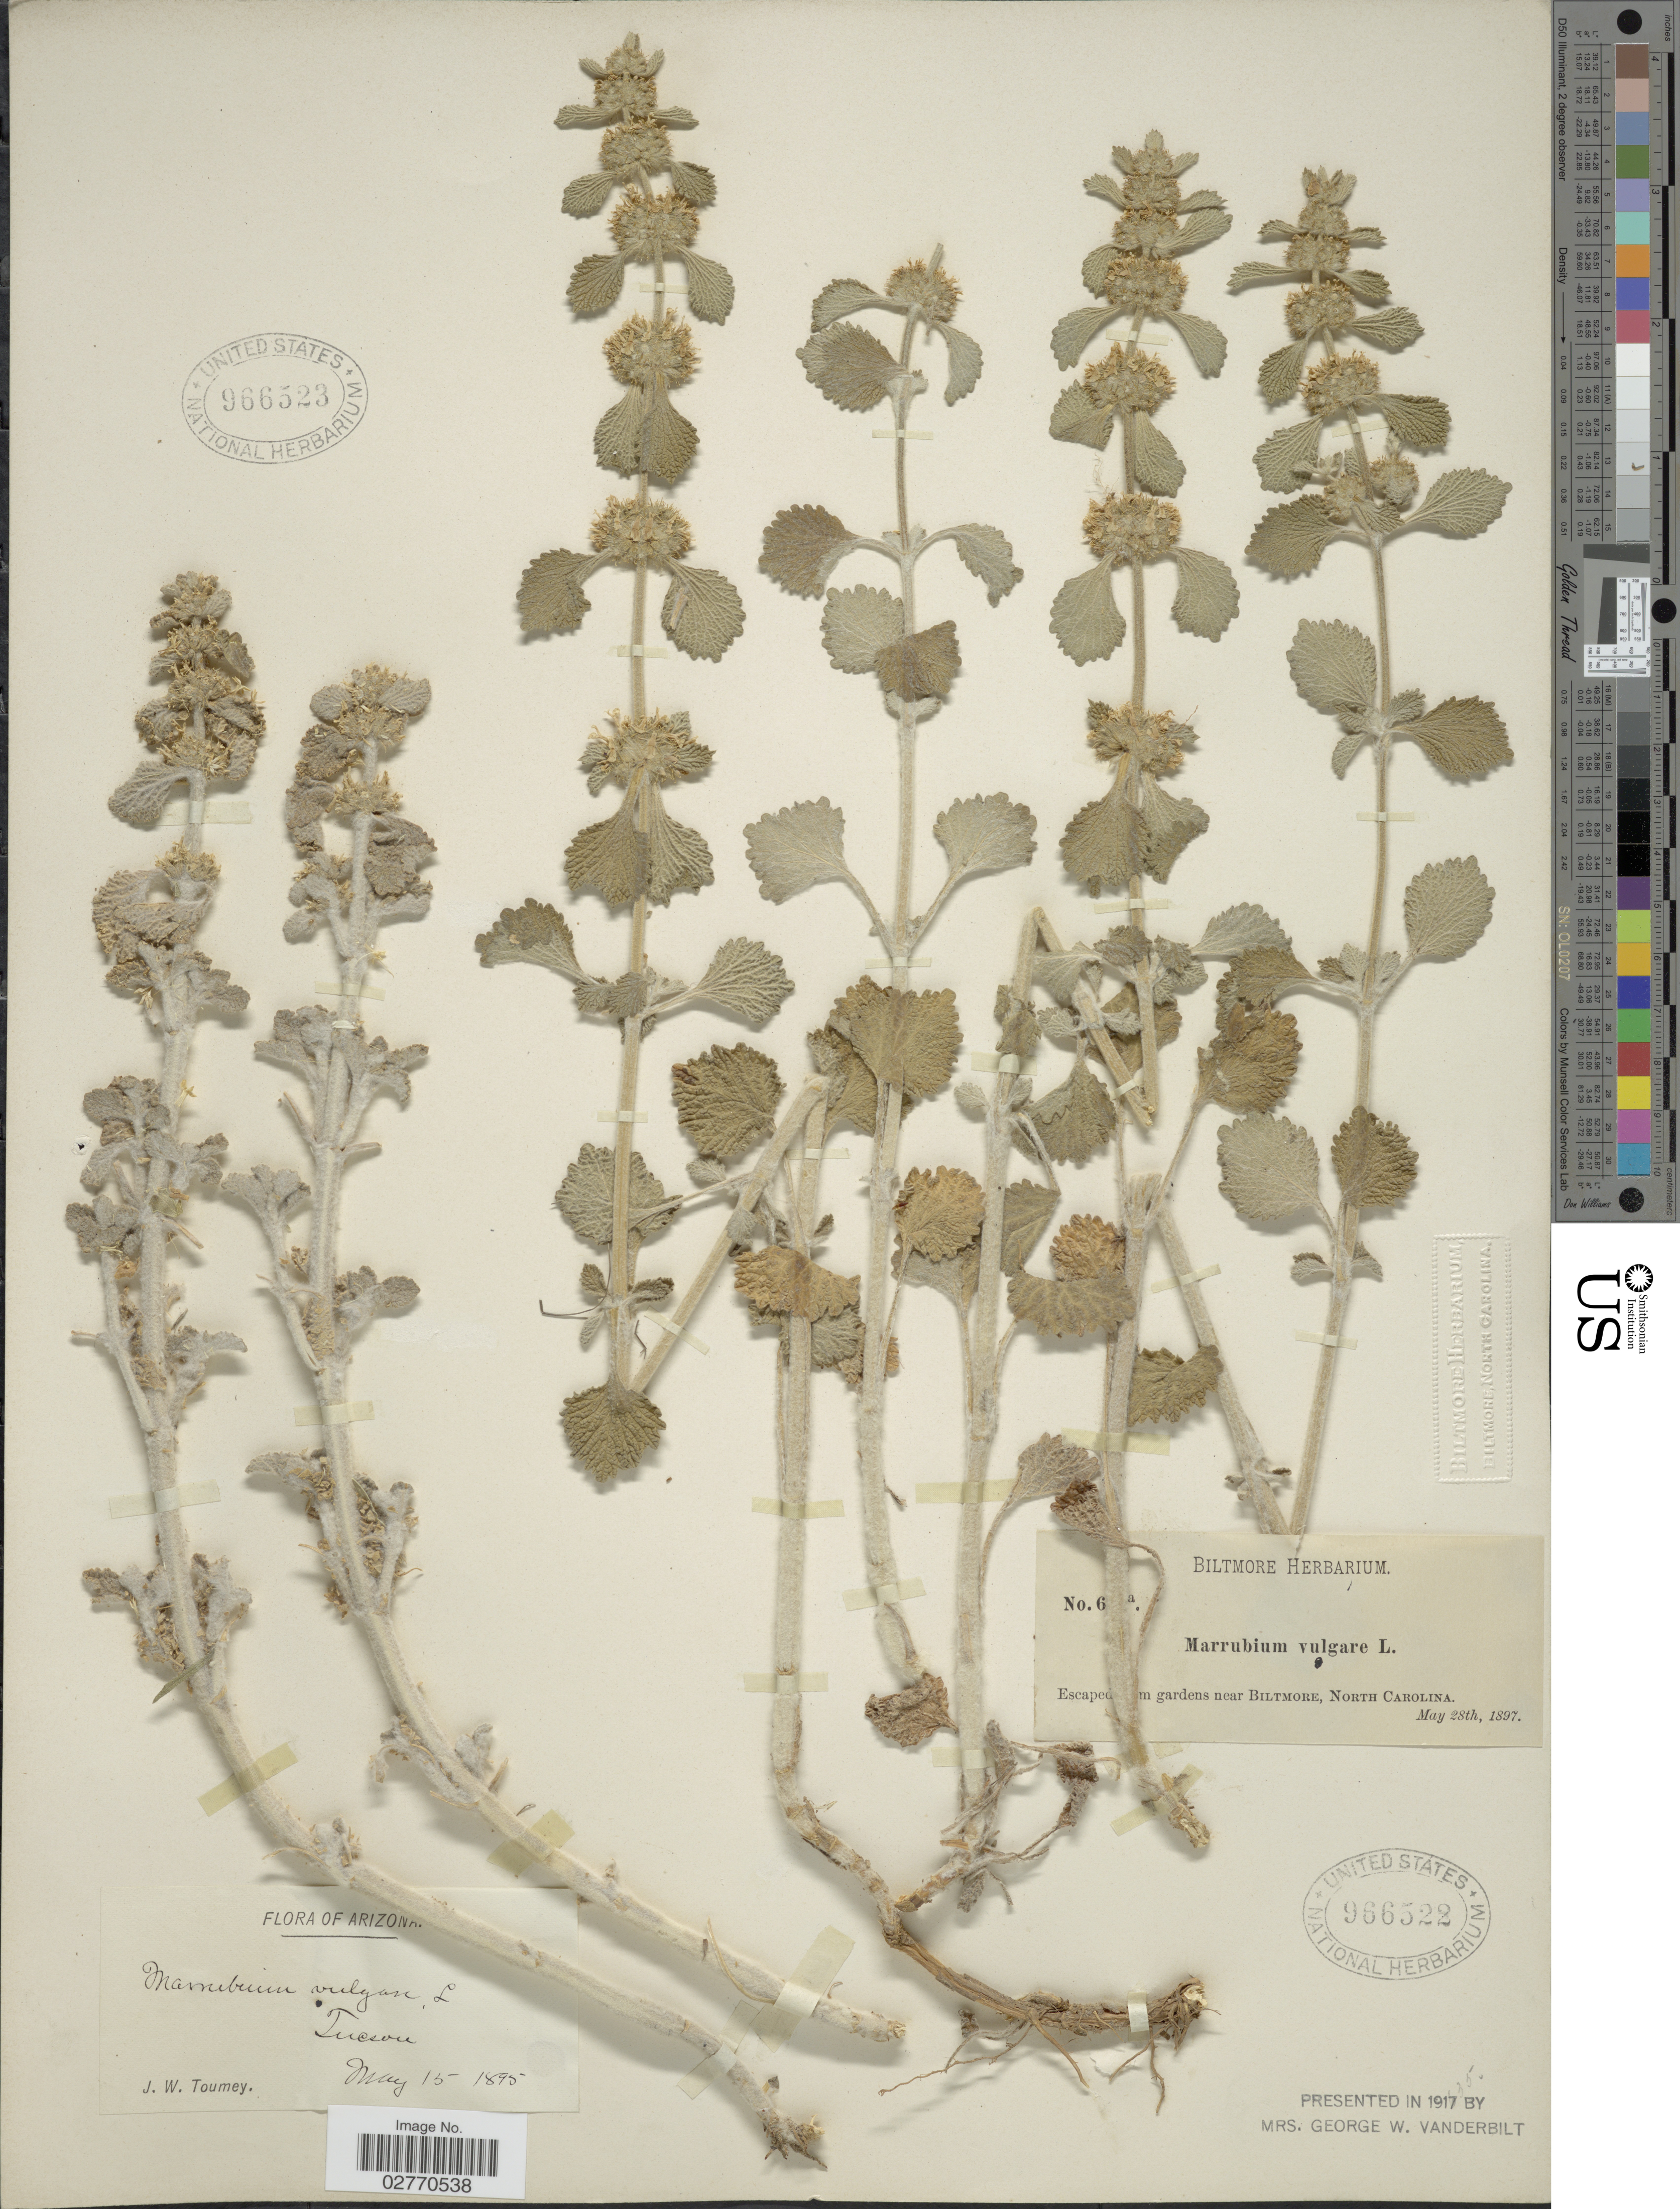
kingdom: Plantae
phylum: Tracheophyta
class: Magnoliopsida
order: Lamiales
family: Lamiaceae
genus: Marrubium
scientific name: Marrubium vulgare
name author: L.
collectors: J. W. Toumey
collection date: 1895-05-15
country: United States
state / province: Arizona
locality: Tucson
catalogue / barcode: US 966523